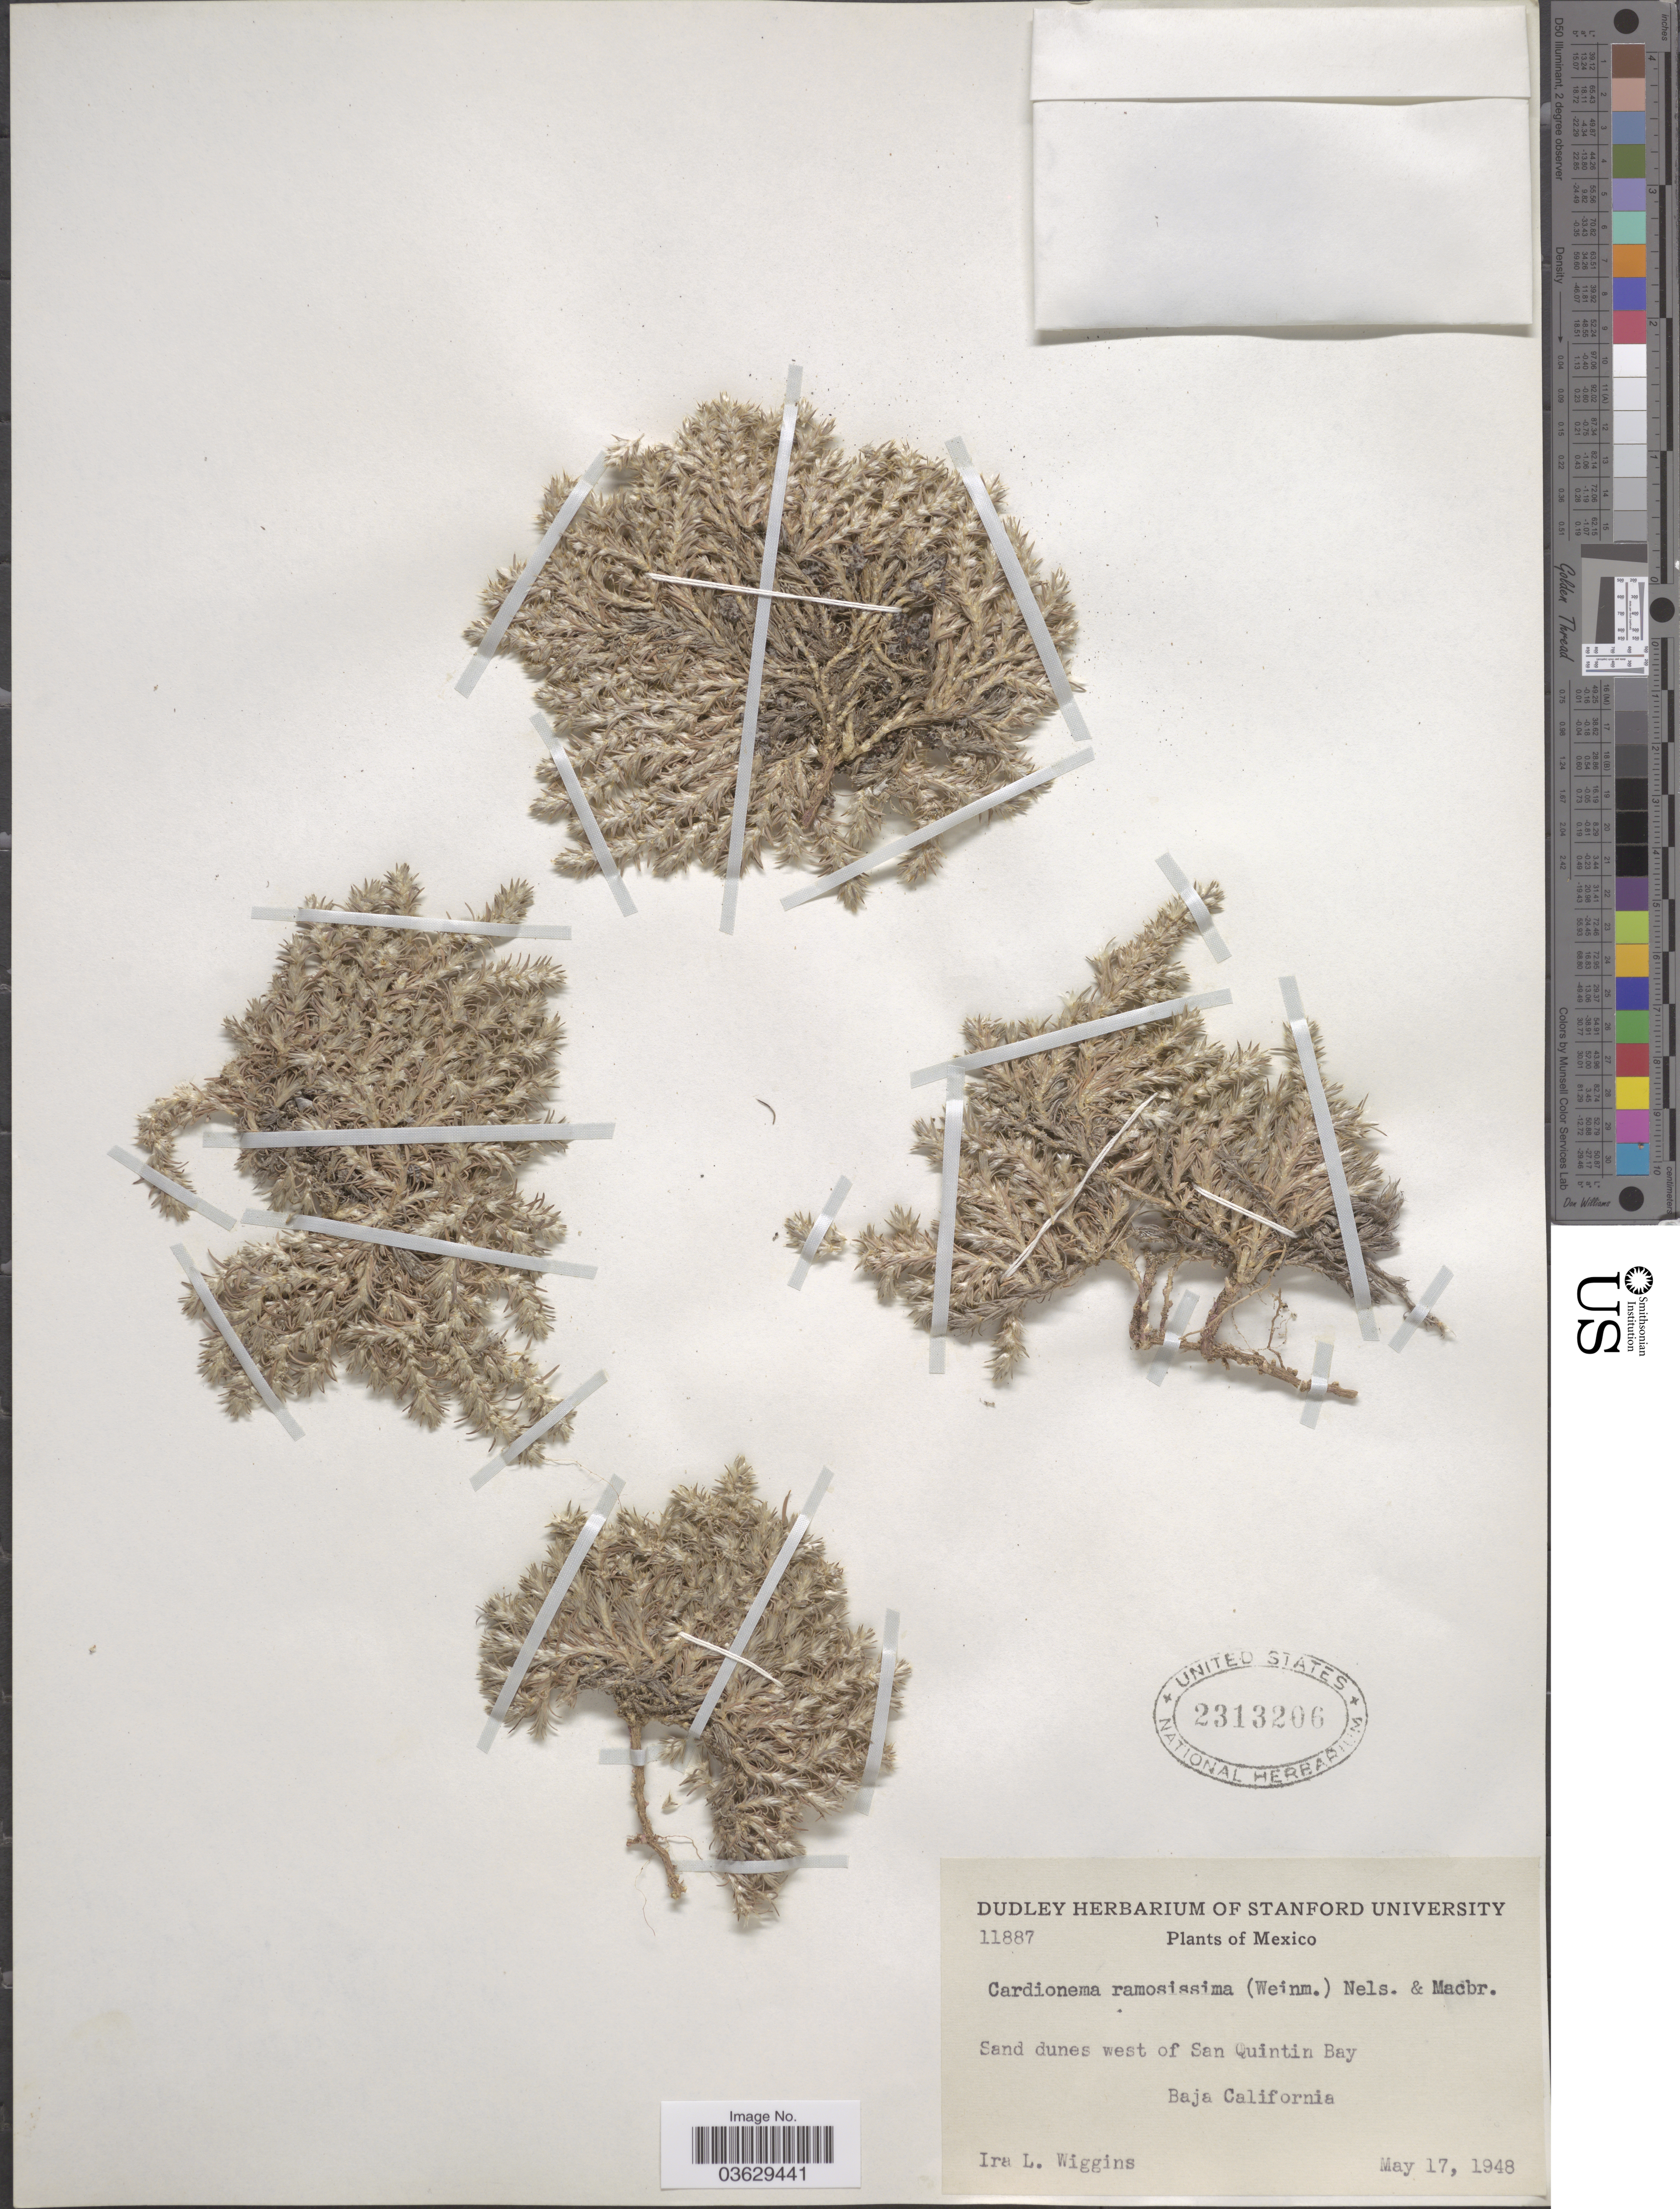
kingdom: Plantae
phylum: Tracheophyta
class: Magnoliopsida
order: Caryophyllales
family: Caryophyllaceae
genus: Cardionema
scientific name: Cardionema ramosissimum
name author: (Weinm.) A. Nelson & J.F. Macbr.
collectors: I. L. Wiggins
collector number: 11887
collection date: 1948-05-17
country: Mexico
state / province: Baja California Norte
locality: Sand dunes west of San Quintin Bay.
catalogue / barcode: US 2313206